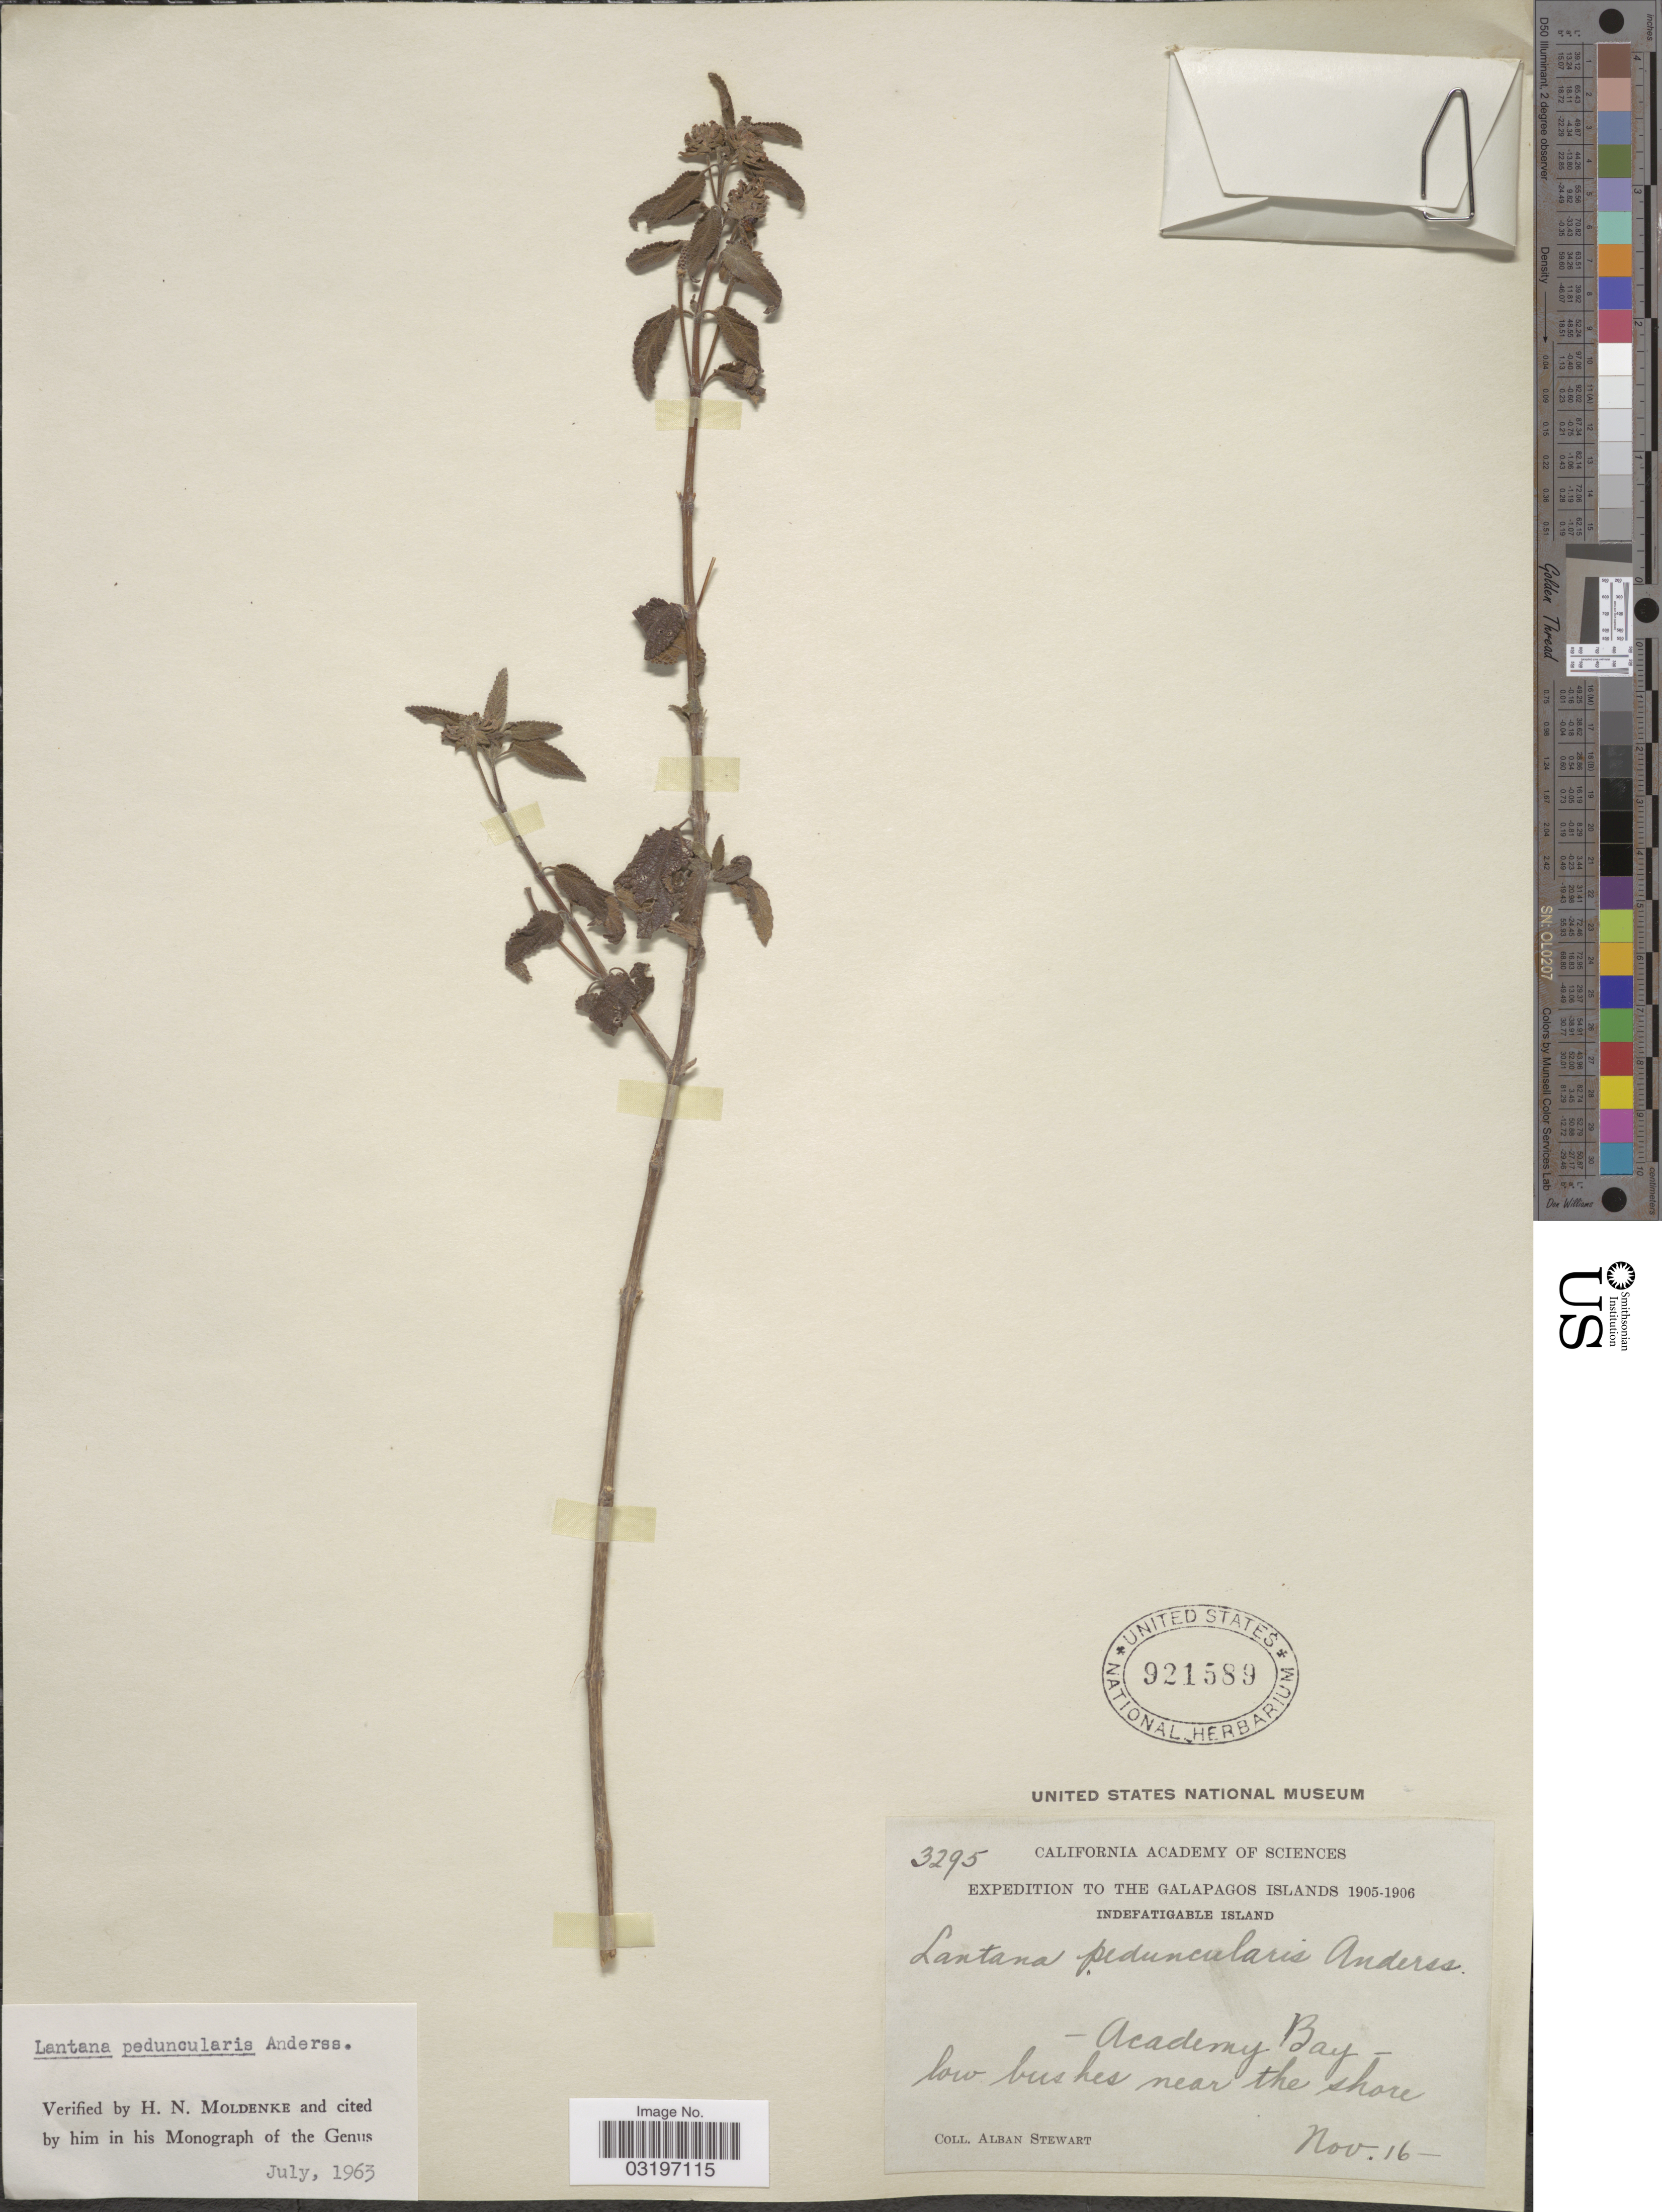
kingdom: Plantae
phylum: Tracheophyta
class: Magnoliopsida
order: Lamiales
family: Verbenaceae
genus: Lantana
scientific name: Lantana peduncularis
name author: Andersson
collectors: A. Stewart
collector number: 3295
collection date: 1905-11-16/1906-11-16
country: Ecuador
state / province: Colón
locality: The Galapagos Islands, Indefatigable. Academy Bay.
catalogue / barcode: US 921589